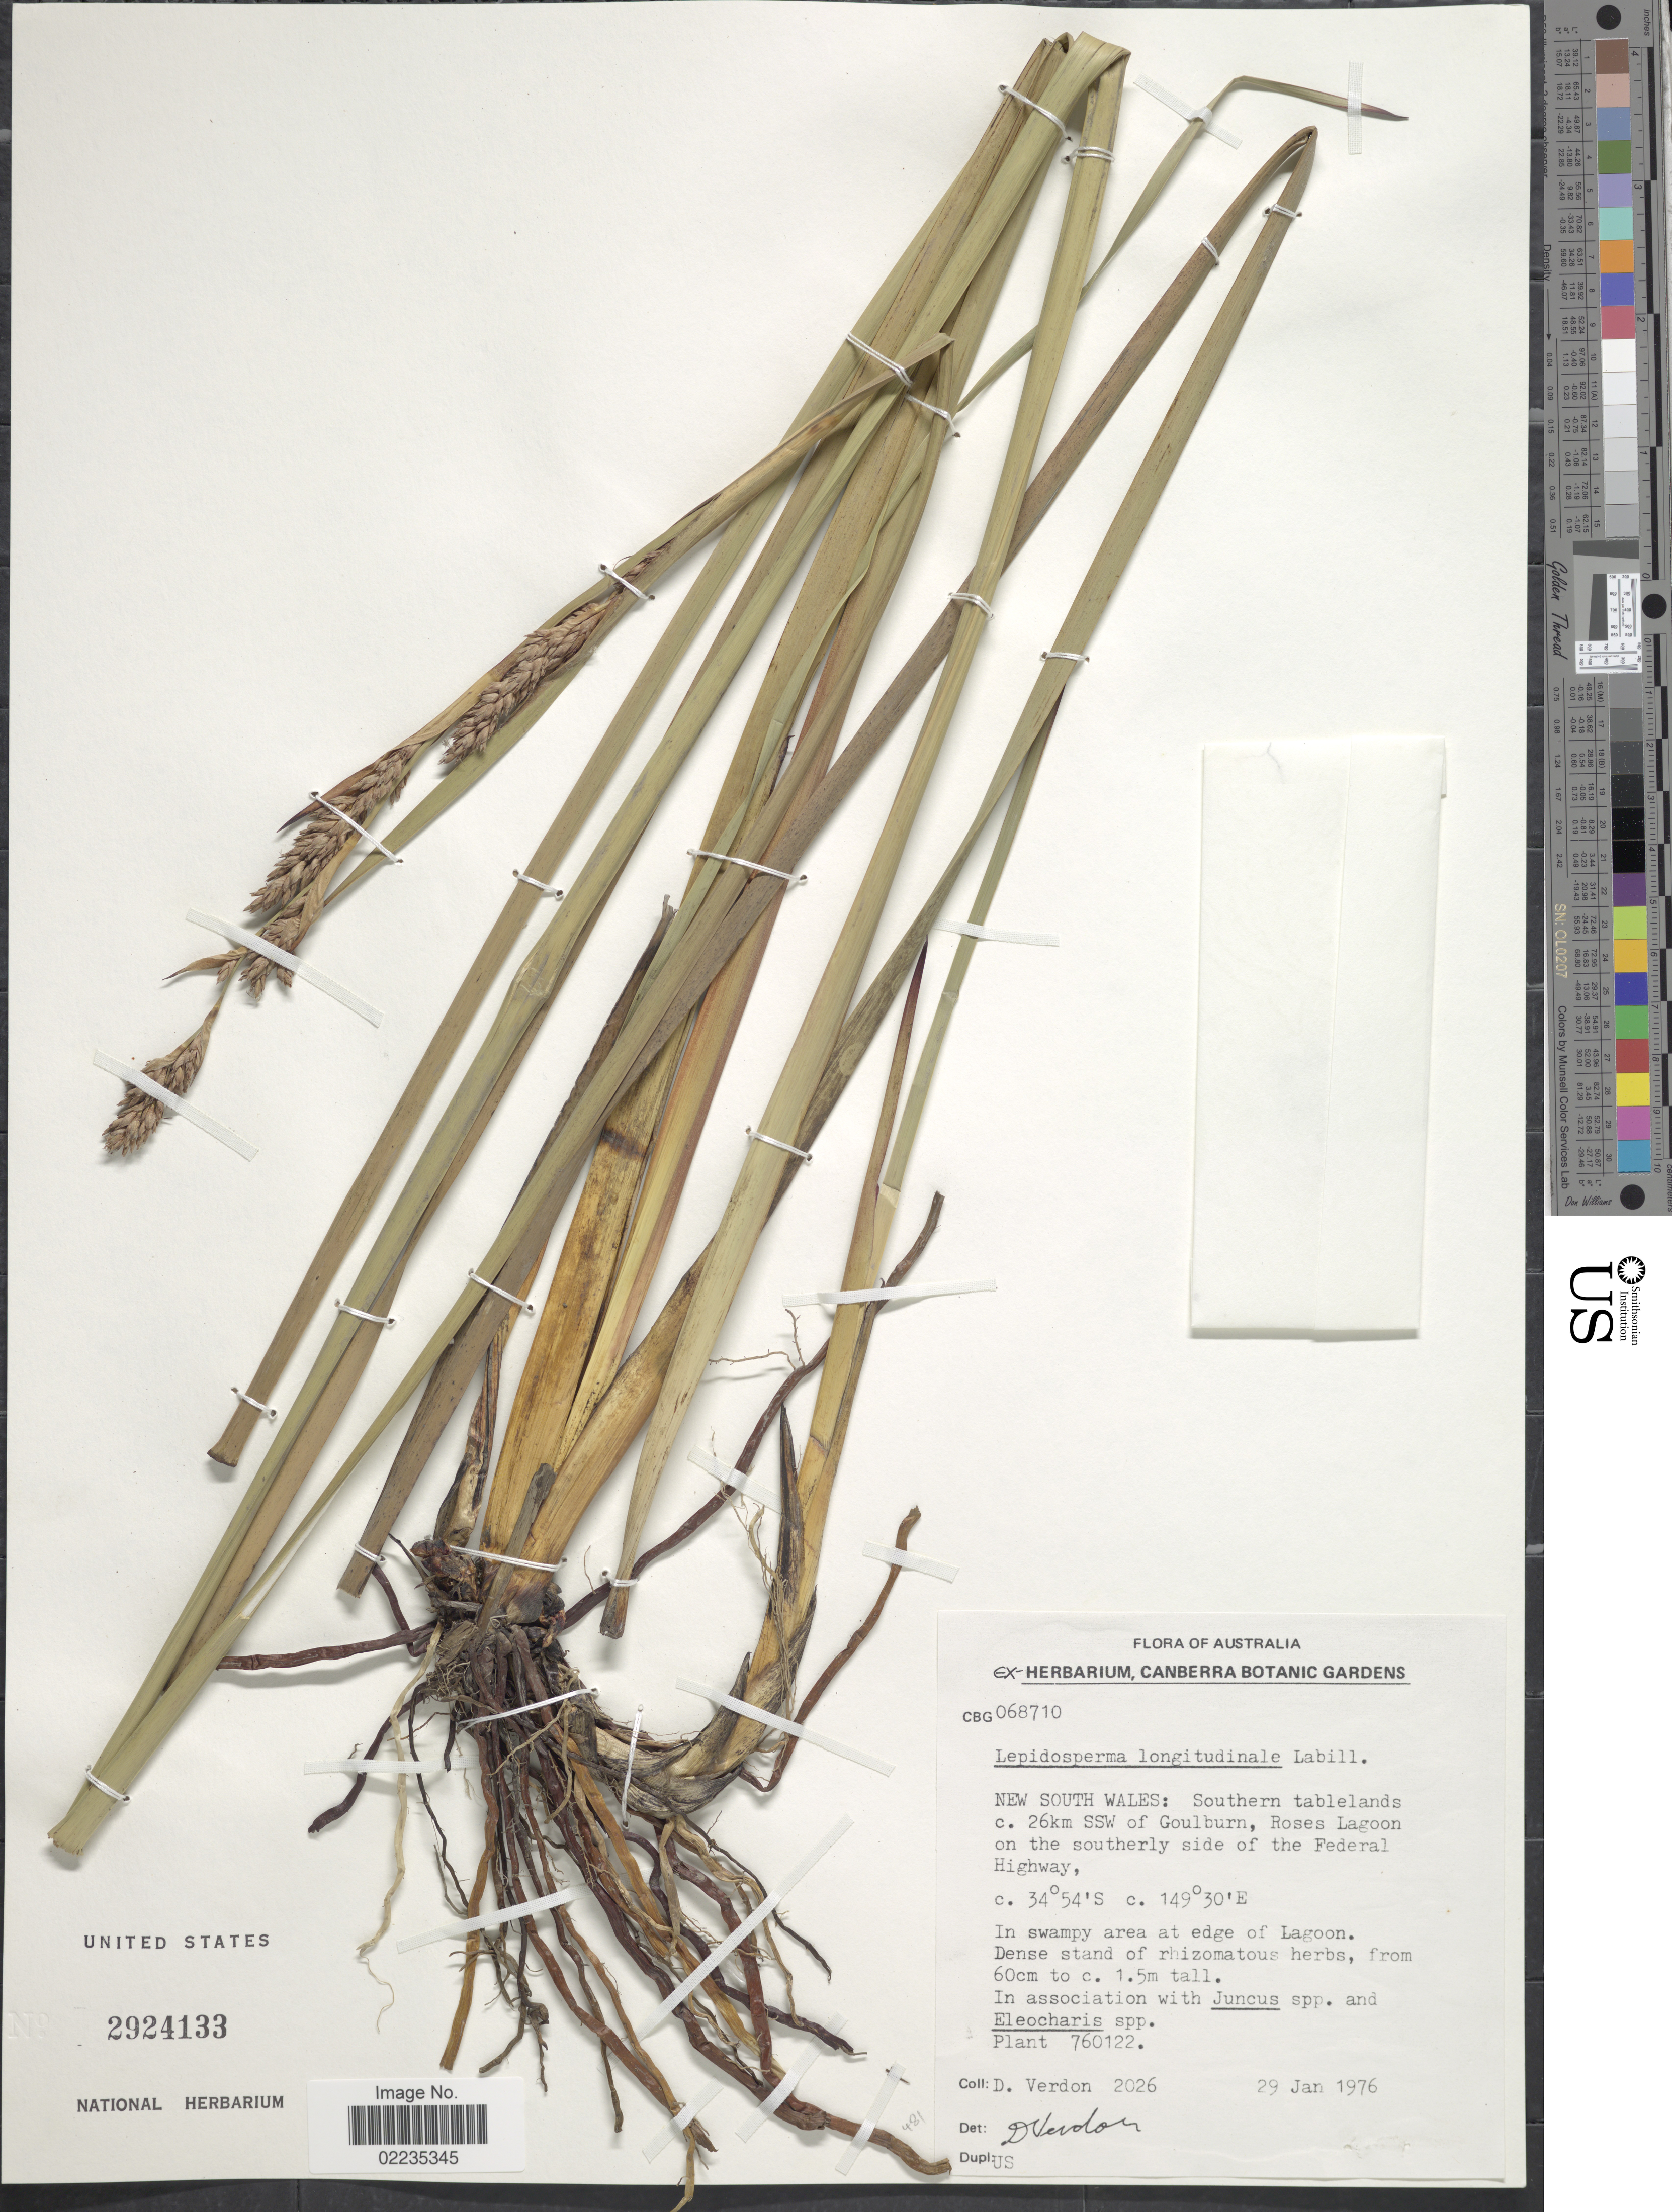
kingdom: Plantae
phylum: Tracheophyta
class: Liliopsida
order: Poales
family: Cyperaceae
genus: Lepidosperma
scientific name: Lepidosperma longitudinale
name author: Labill.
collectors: D. Verdon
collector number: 2026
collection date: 1976-01-29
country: Australia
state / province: New South Wales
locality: Southern tablelands, 26 km SSW of Goulburn, Roses Lagoon on the southerly side of the Federal Highway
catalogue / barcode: US 2924133